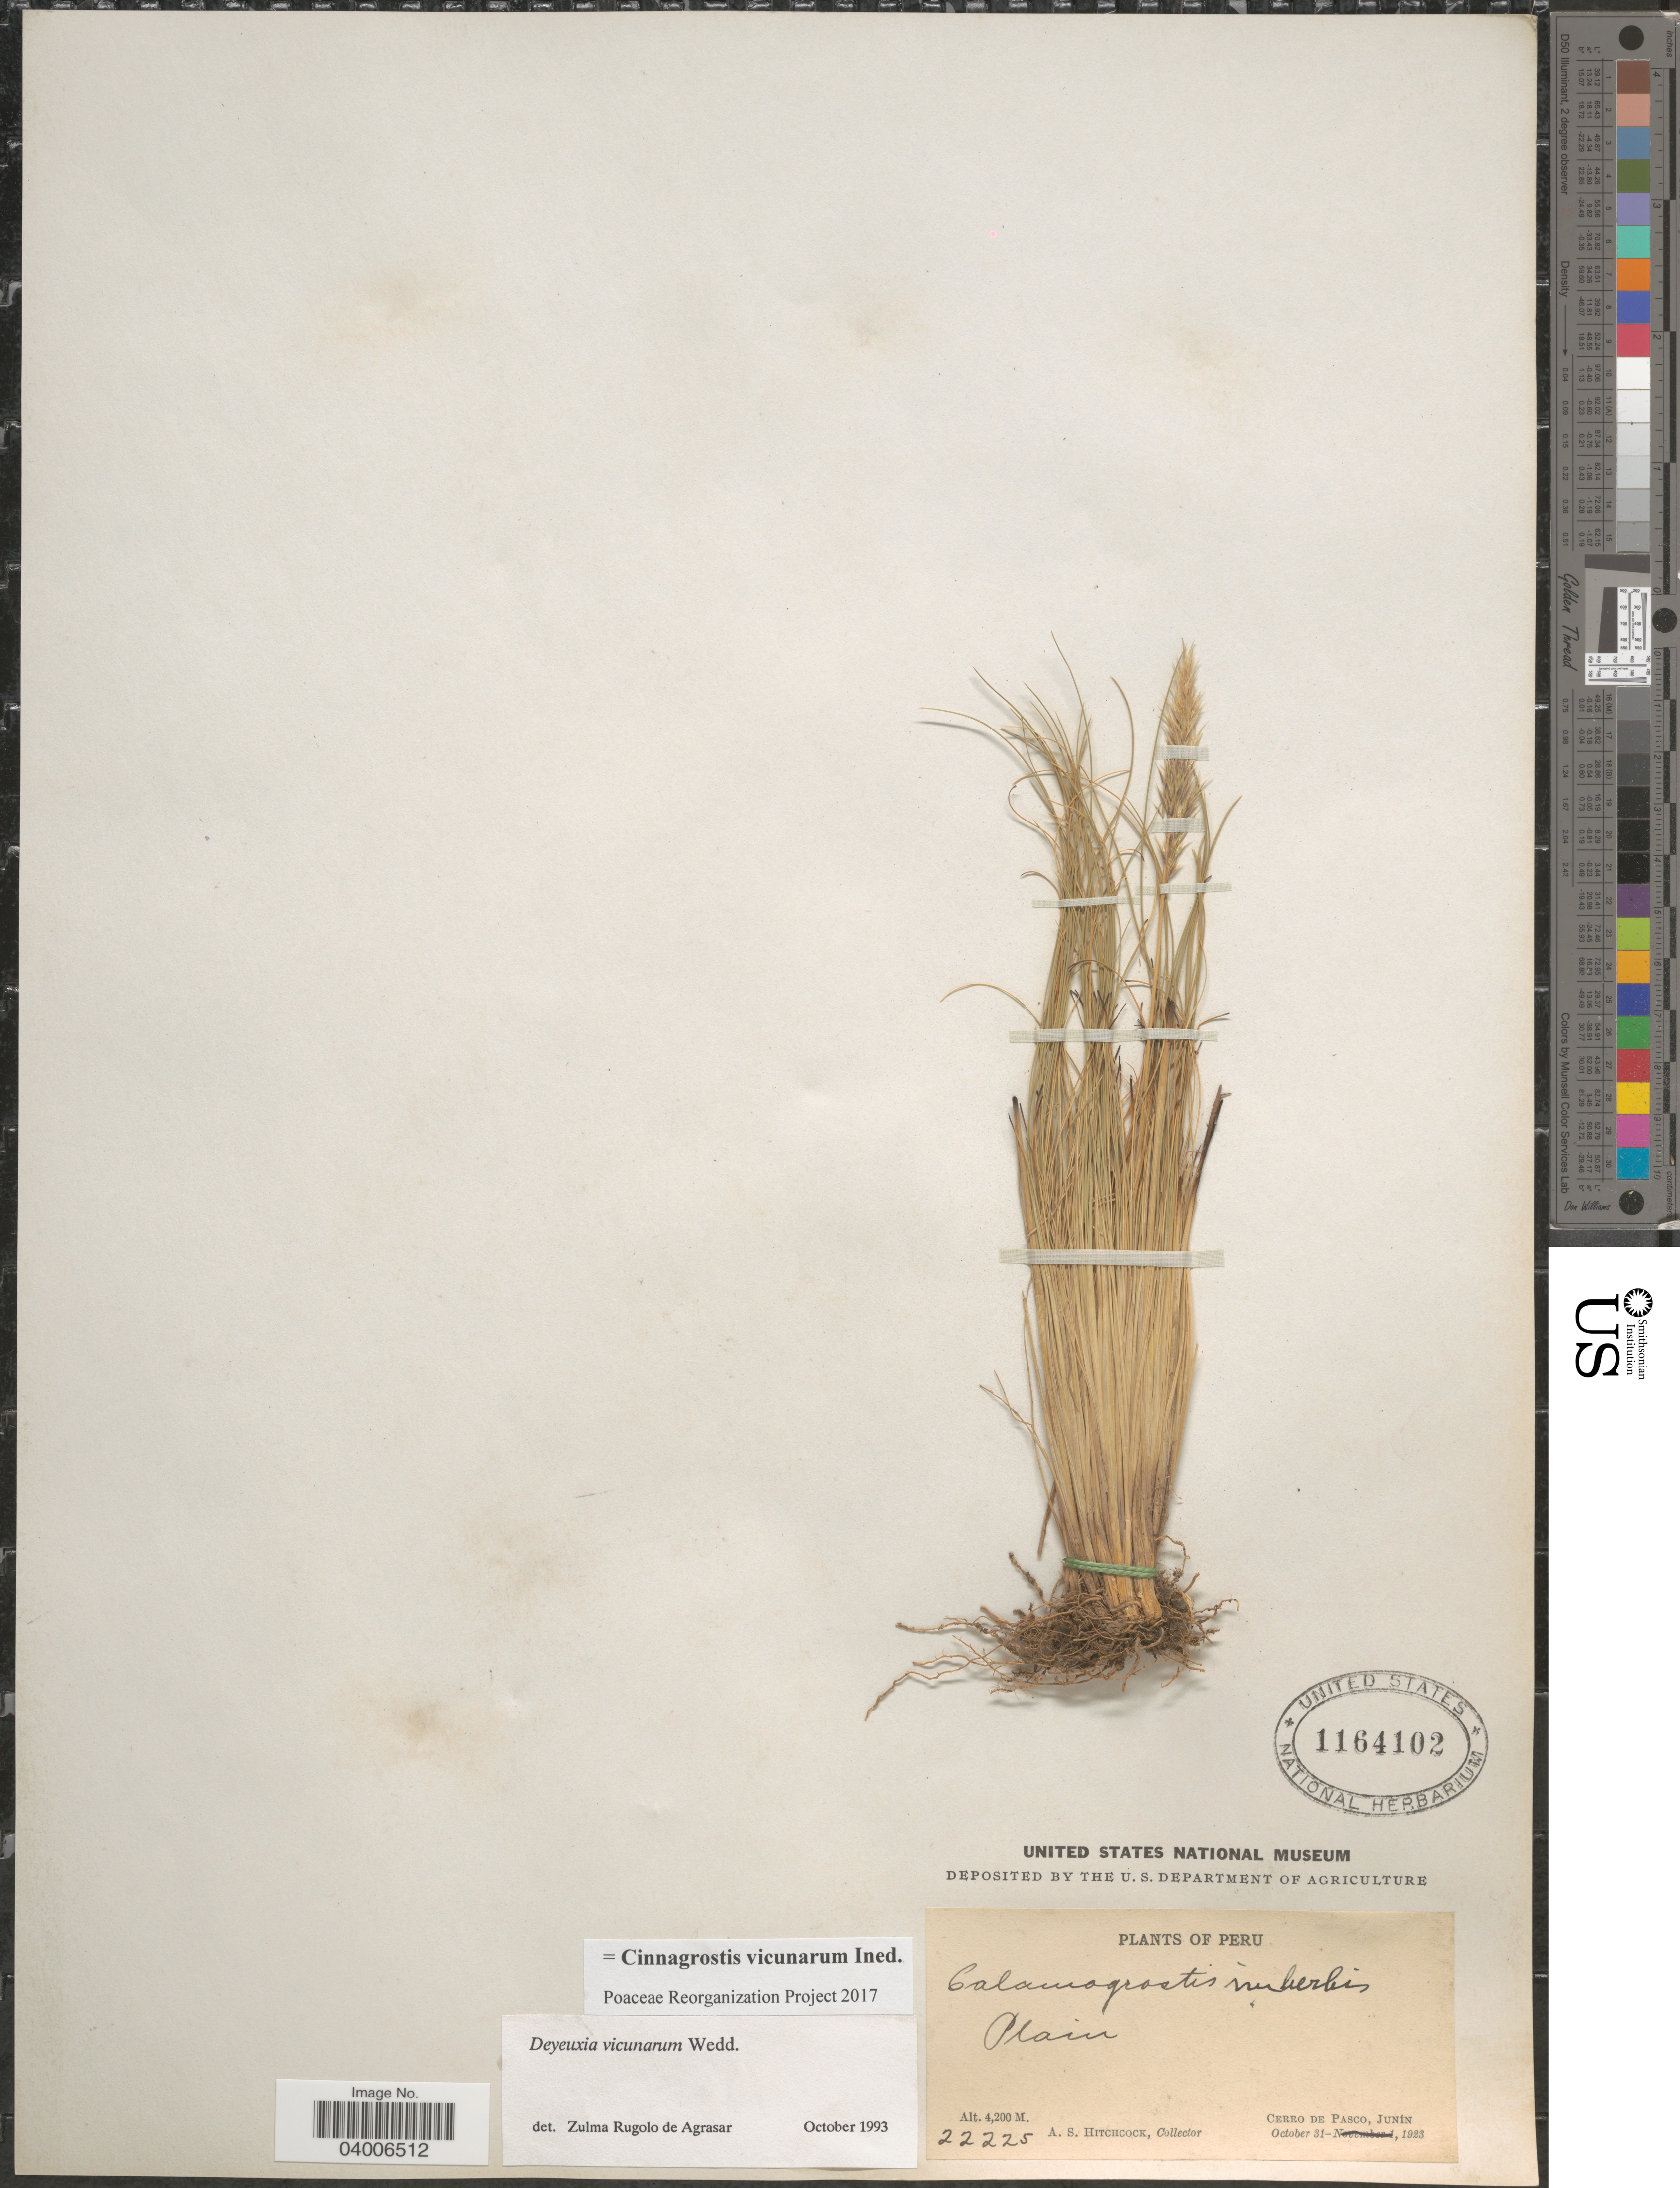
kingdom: Plantae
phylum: Tracheophyta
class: Liliopsida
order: Poales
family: Poaceae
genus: Cinnagrostis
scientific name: Cinnagrostis vicunarum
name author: (Wedd.) P.M. Peterson et al.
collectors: A. S. Hitchcock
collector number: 22225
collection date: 1923-10-31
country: Peru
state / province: Junín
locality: Cerro de Pasco.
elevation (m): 4200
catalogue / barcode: US 1164102